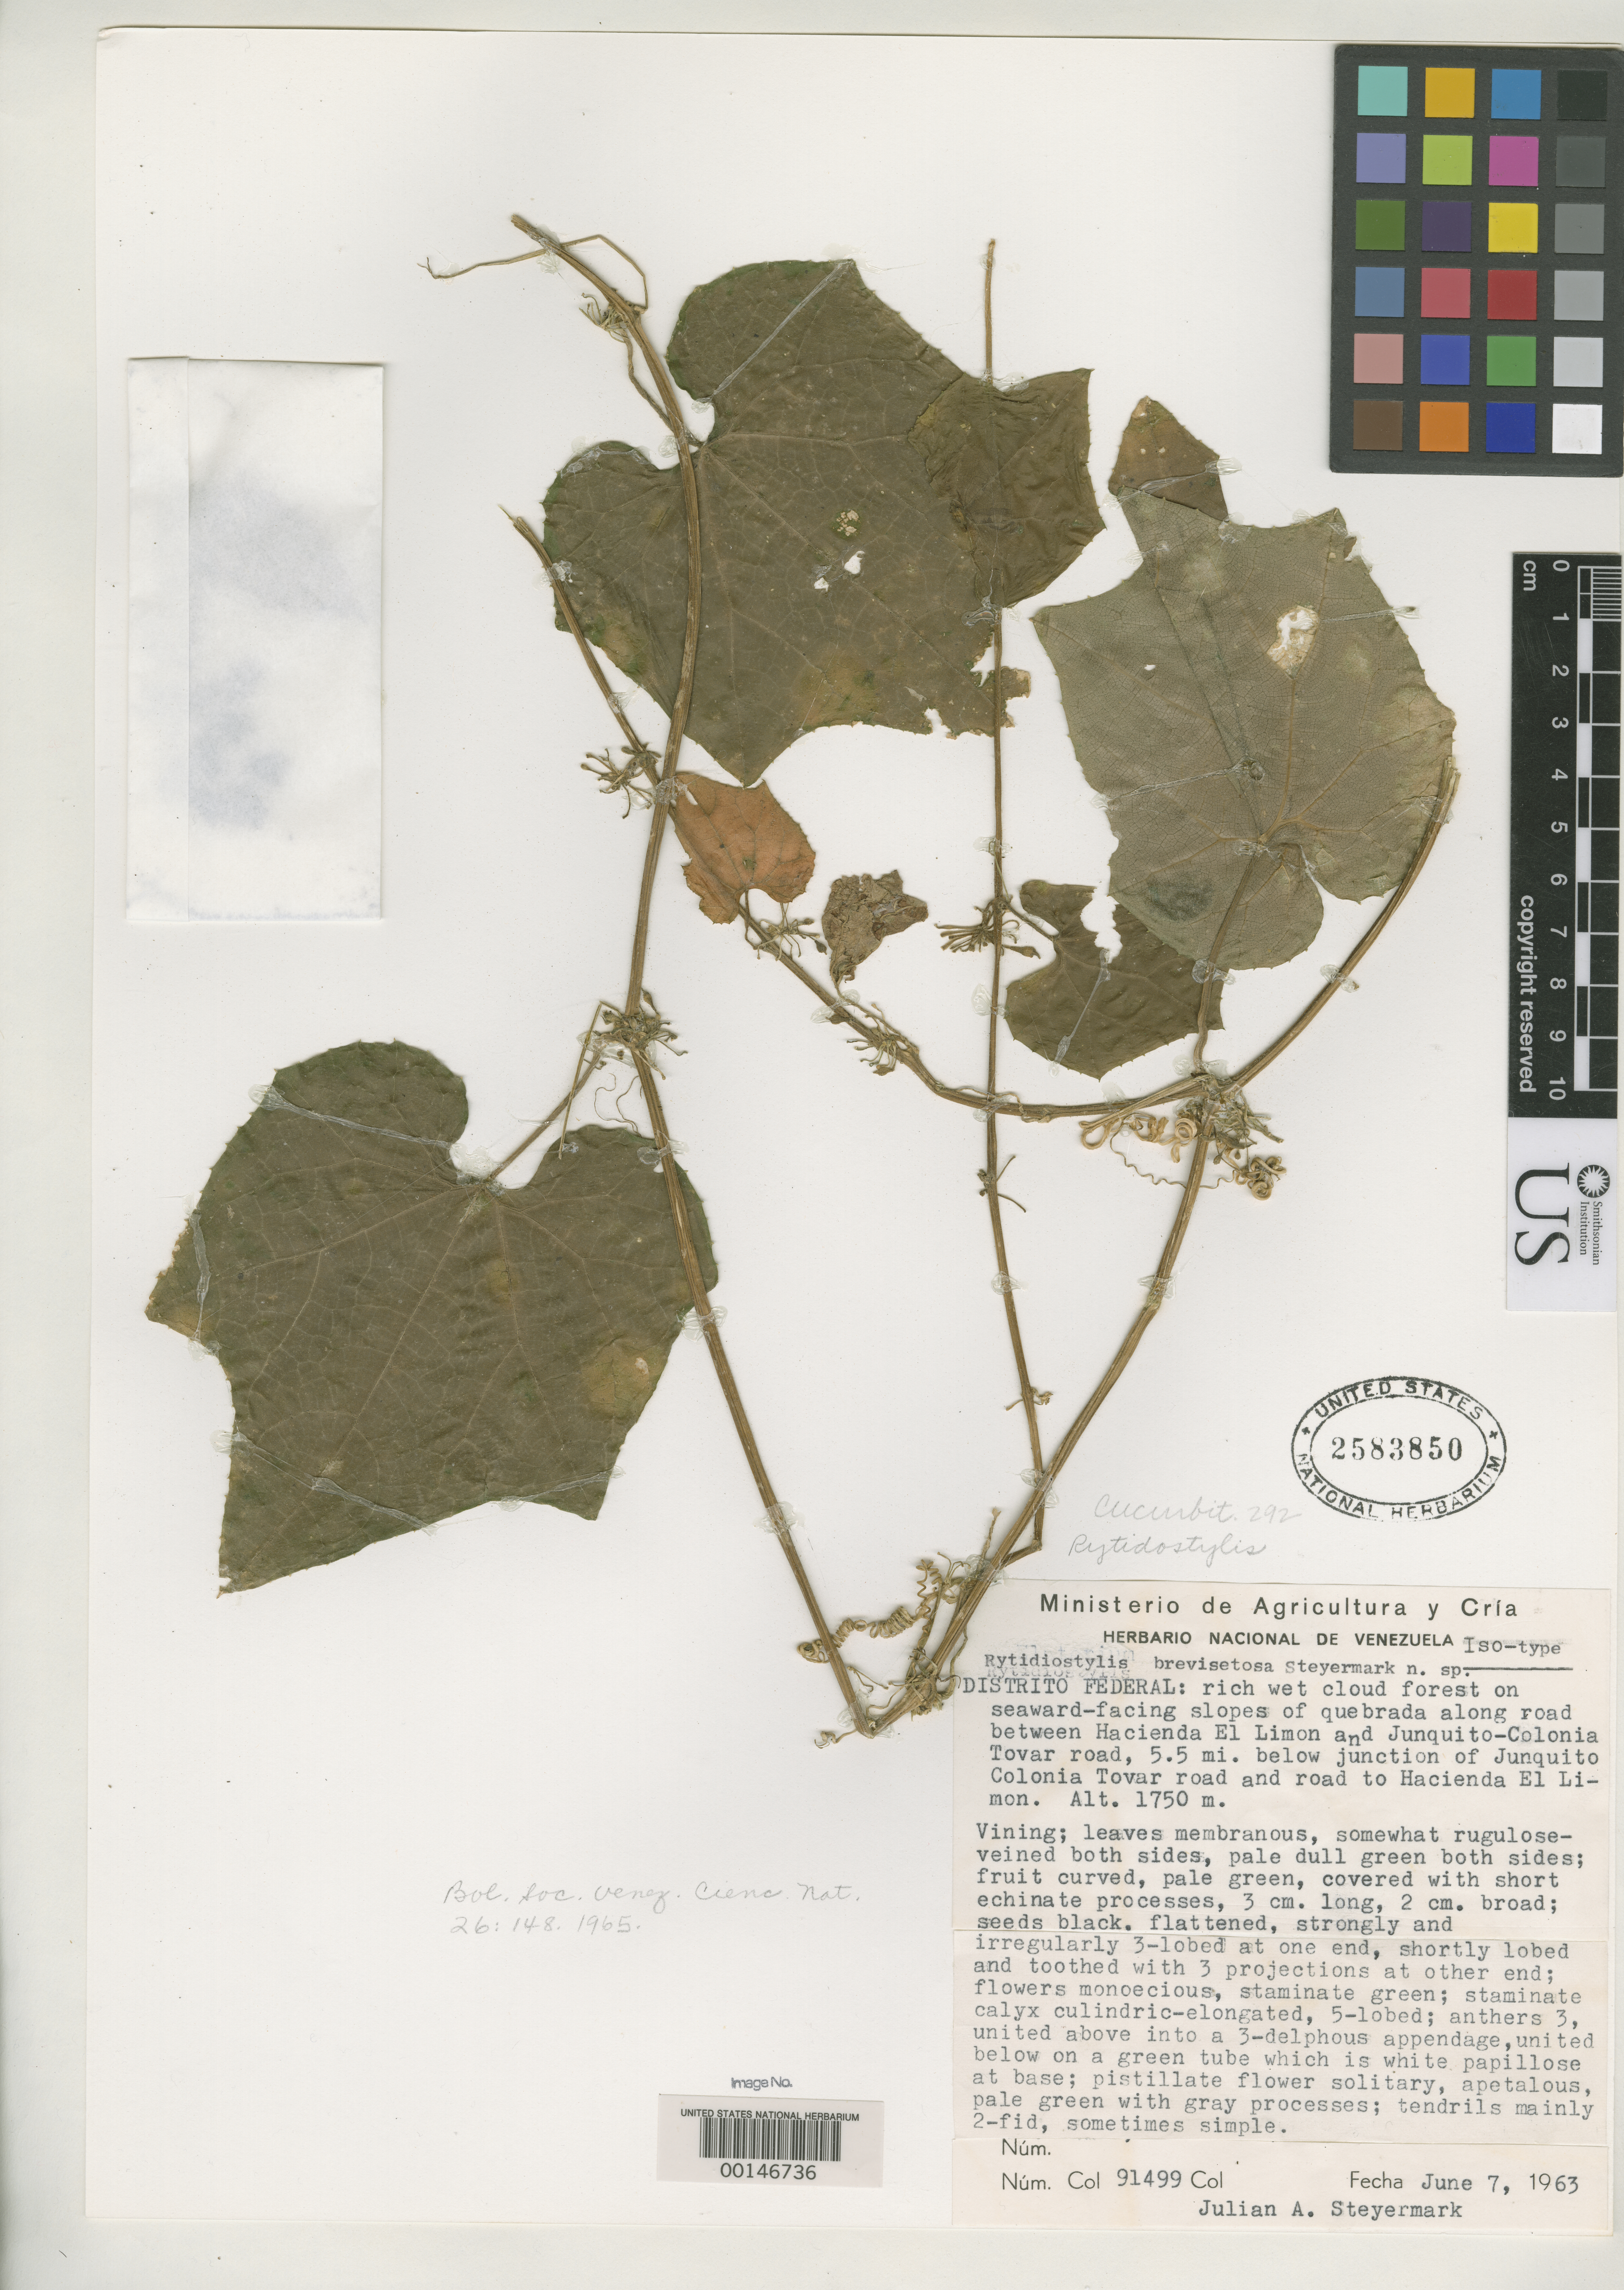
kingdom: Plantae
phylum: Tracheophyta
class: Magnoliopsida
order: Cucurbitales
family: Cucurbitaceae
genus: Rytidostylis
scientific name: Rytidostylis brevisetosa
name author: Steyerm.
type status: Isotype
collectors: J. Steyermark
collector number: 91499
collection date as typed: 07 Jun 1963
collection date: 1963-06-07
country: Venezuela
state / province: Distrito Federal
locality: Between Hacienda El Limon and Junquito-Colonia Tovar Road; alt. 1750 m.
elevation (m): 1750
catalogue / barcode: US 2583850